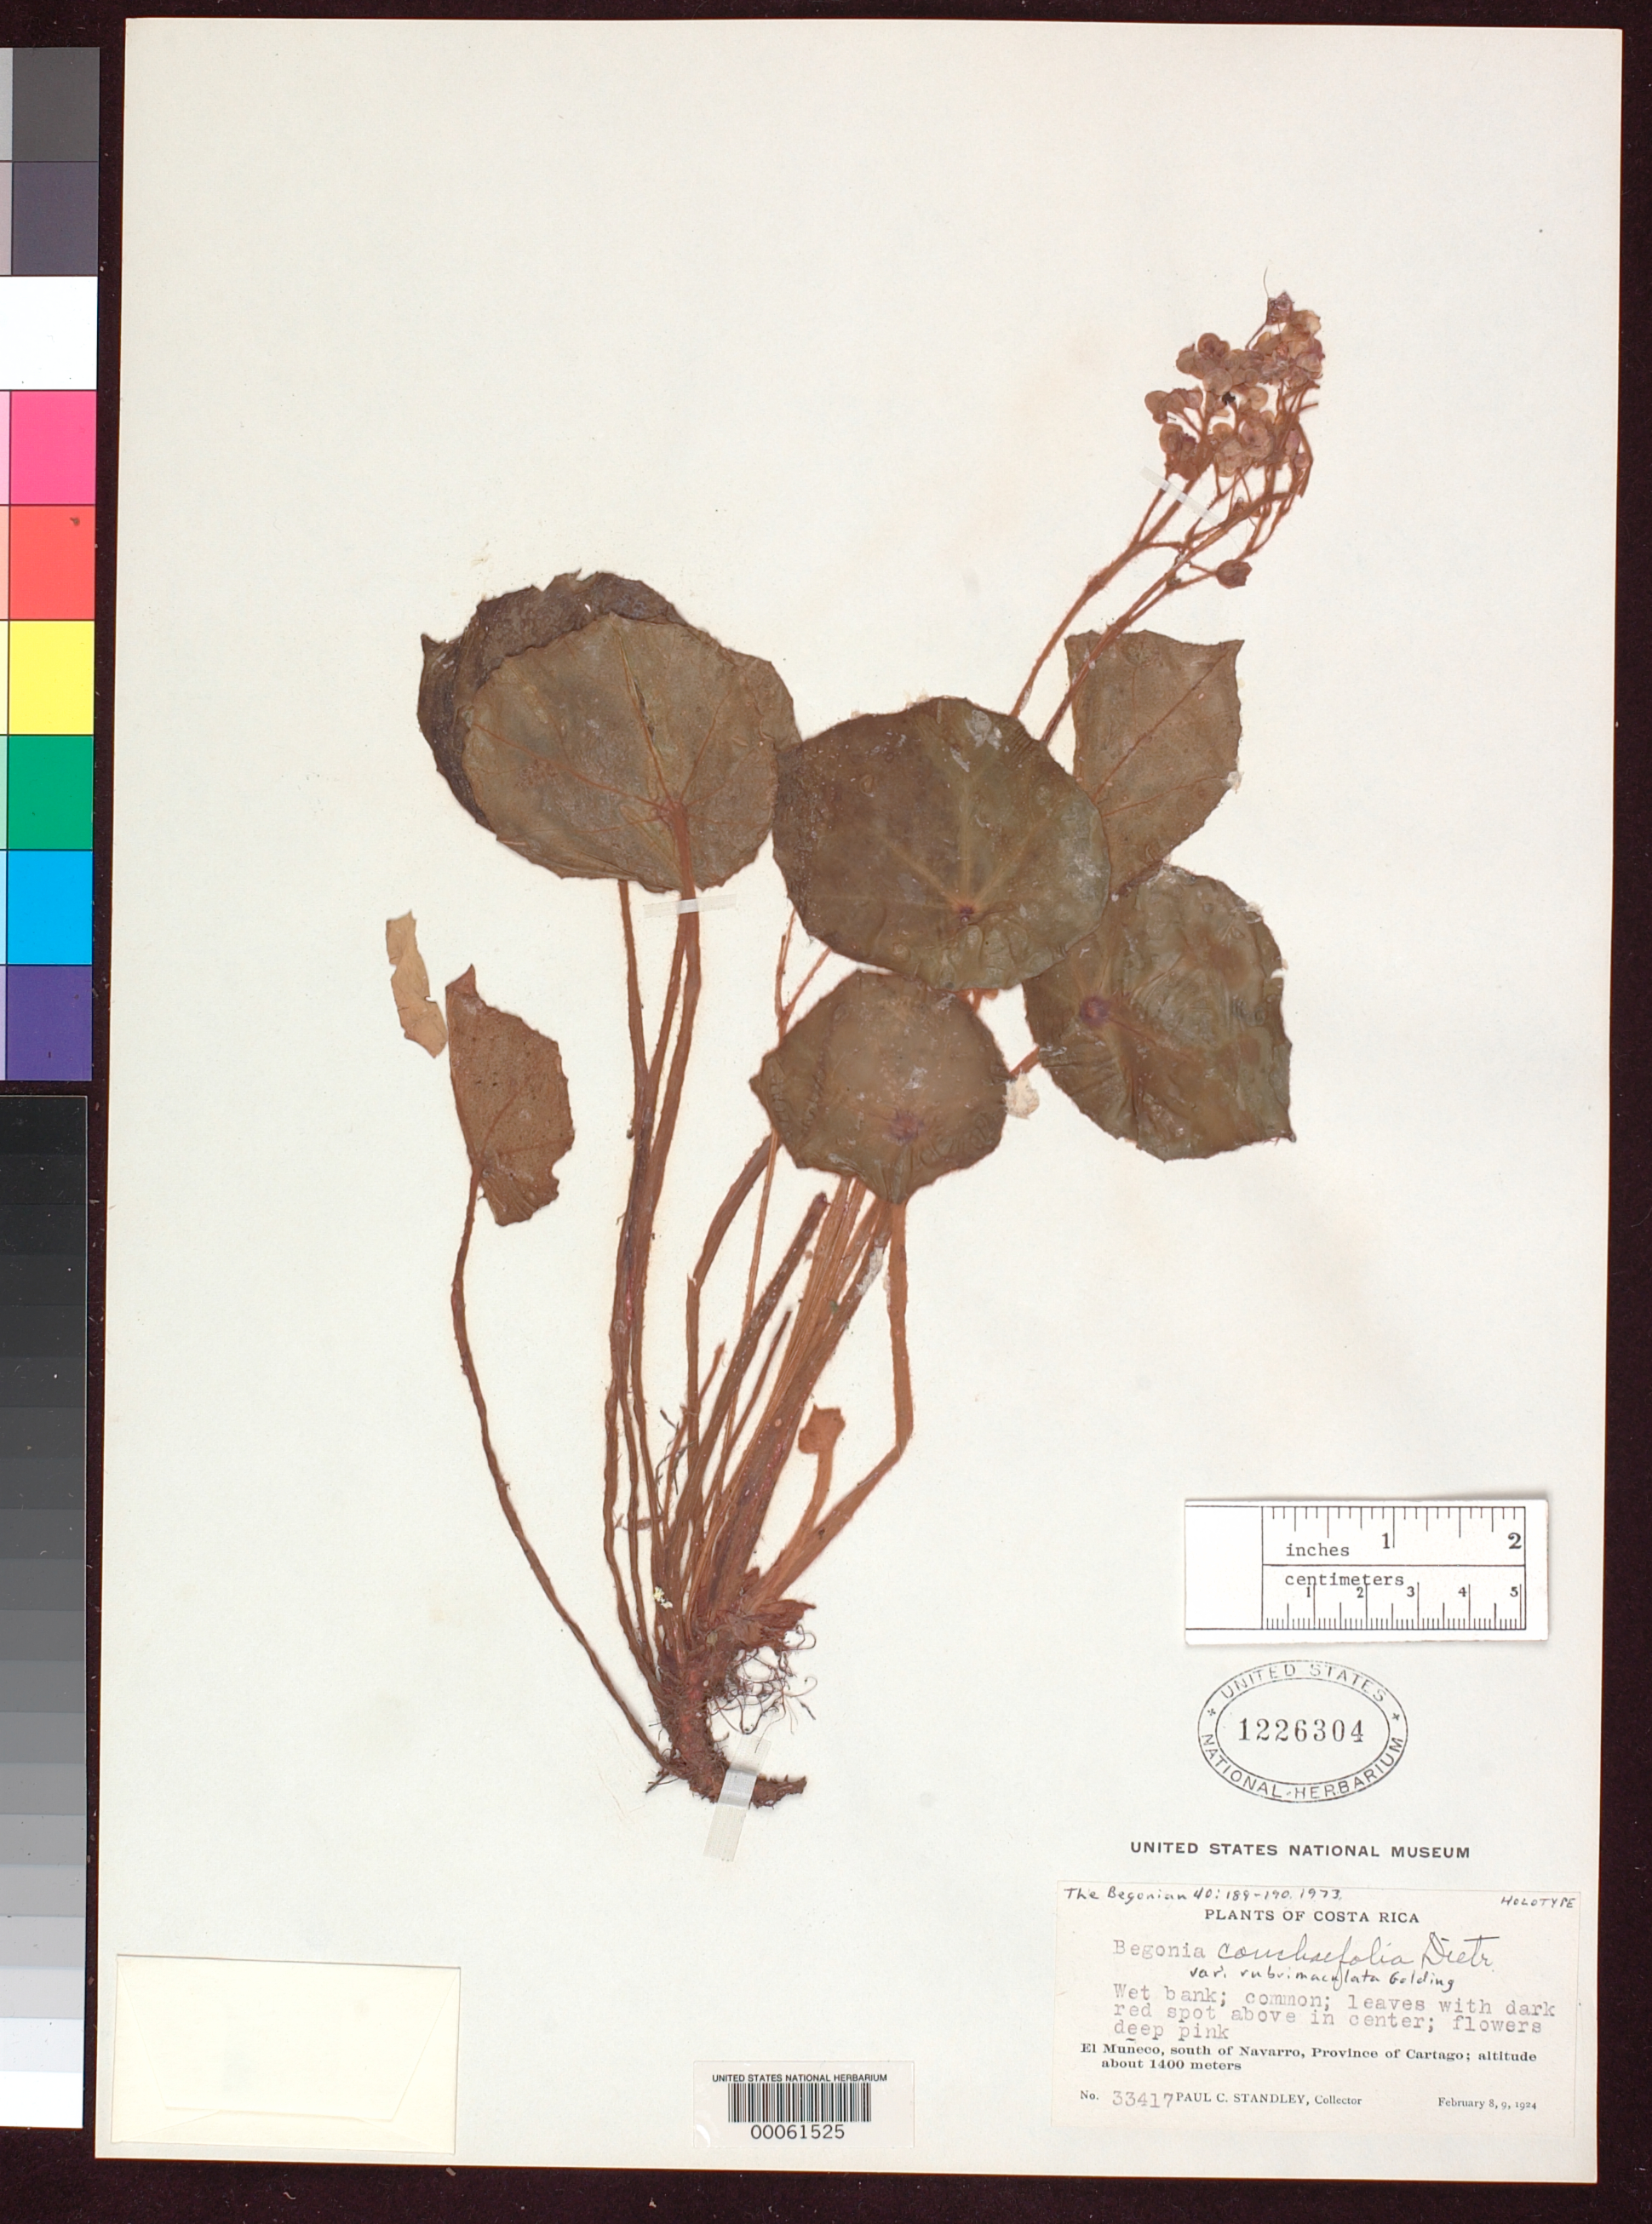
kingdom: Plantae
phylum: Tracheophyta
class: Magnoliopsida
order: Cucurbitales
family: Begoniaceae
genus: Begonia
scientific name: Begonia conchifolia var. rubrimacula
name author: Golding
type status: Holotype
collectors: P. C. Standley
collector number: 33417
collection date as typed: Feb 1924 and 09 Feb 1924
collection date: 1924-02,1924-02-09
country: Costa Rica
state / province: Cartago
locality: El Muneco, S of Navaro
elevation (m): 1400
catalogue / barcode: US 1226304